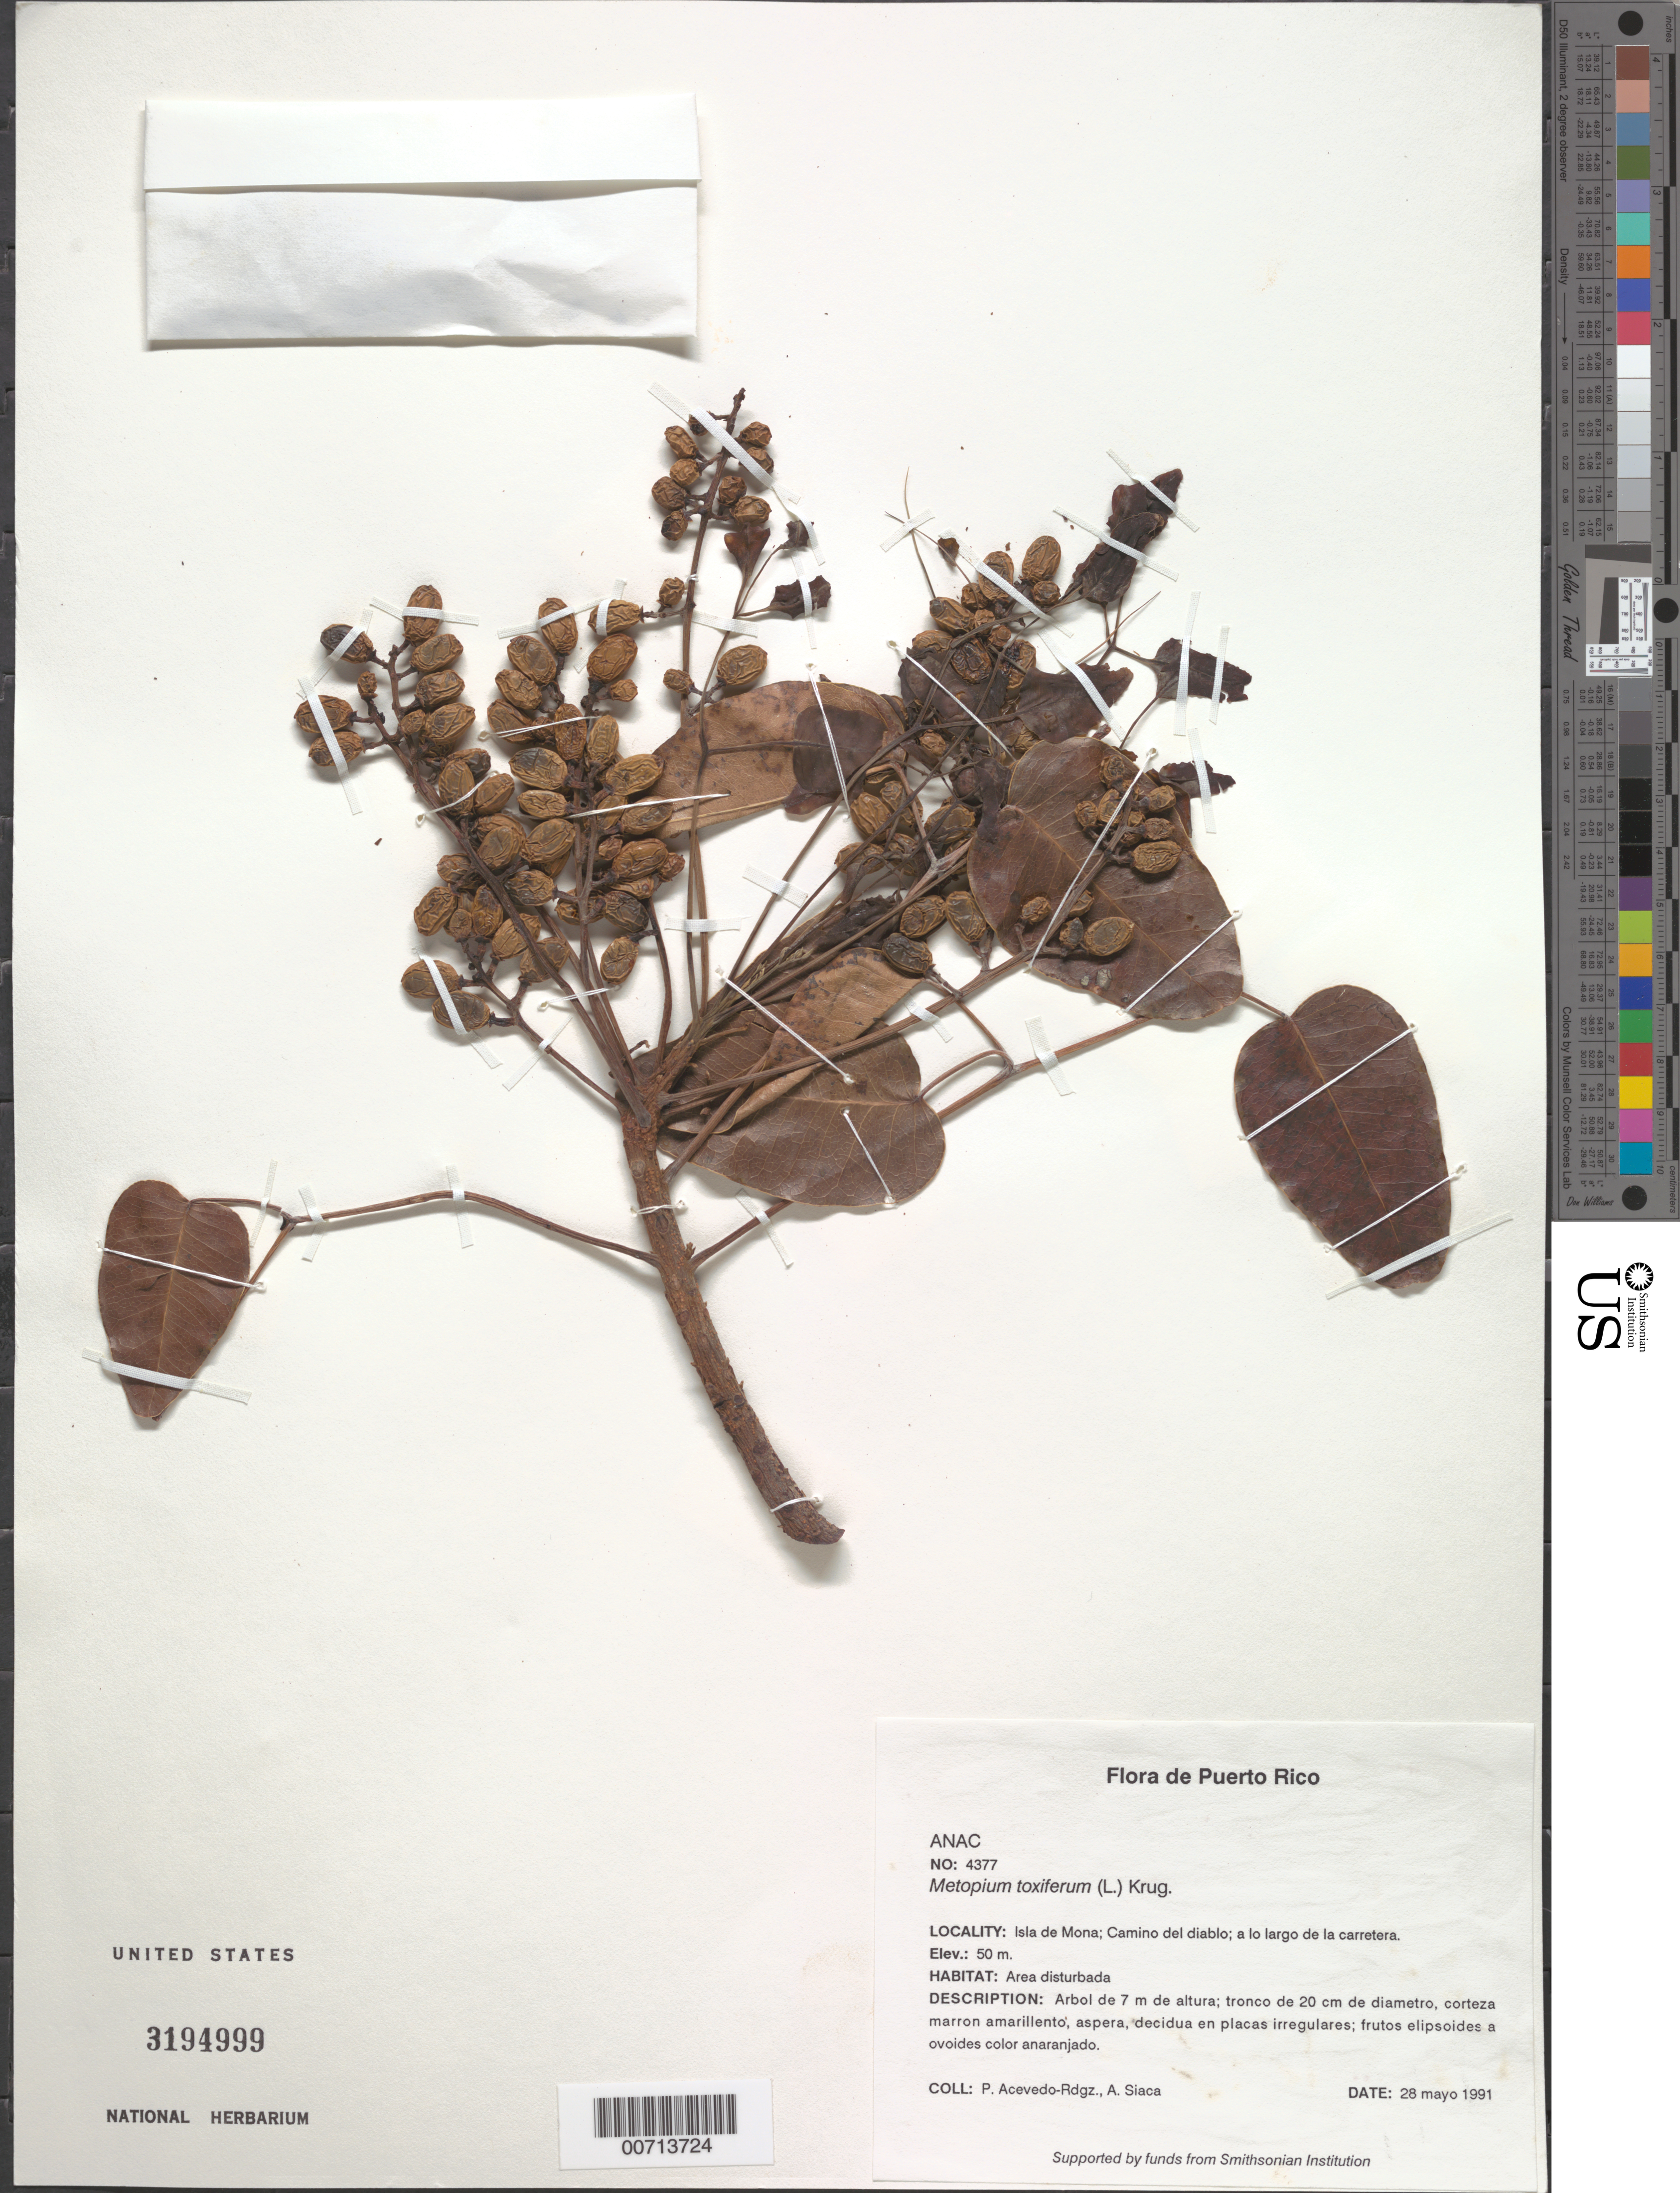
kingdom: Plantae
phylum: Tracheophyta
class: Magnoliopsida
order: Sapindales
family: Anacardiaceae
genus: Metopium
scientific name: Metopium toxiferum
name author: (L.) Krug & Urb.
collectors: P. Acevedo-Rodr. & A. Siaca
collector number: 4377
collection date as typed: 28 May 1991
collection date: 1991-05-28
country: Puerto Rico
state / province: Mayaguëz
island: Mona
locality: Isla de Mona; Camino del diablo; a lo largo de la carretera.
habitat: Area disturbada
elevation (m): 50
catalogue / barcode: US 3194999